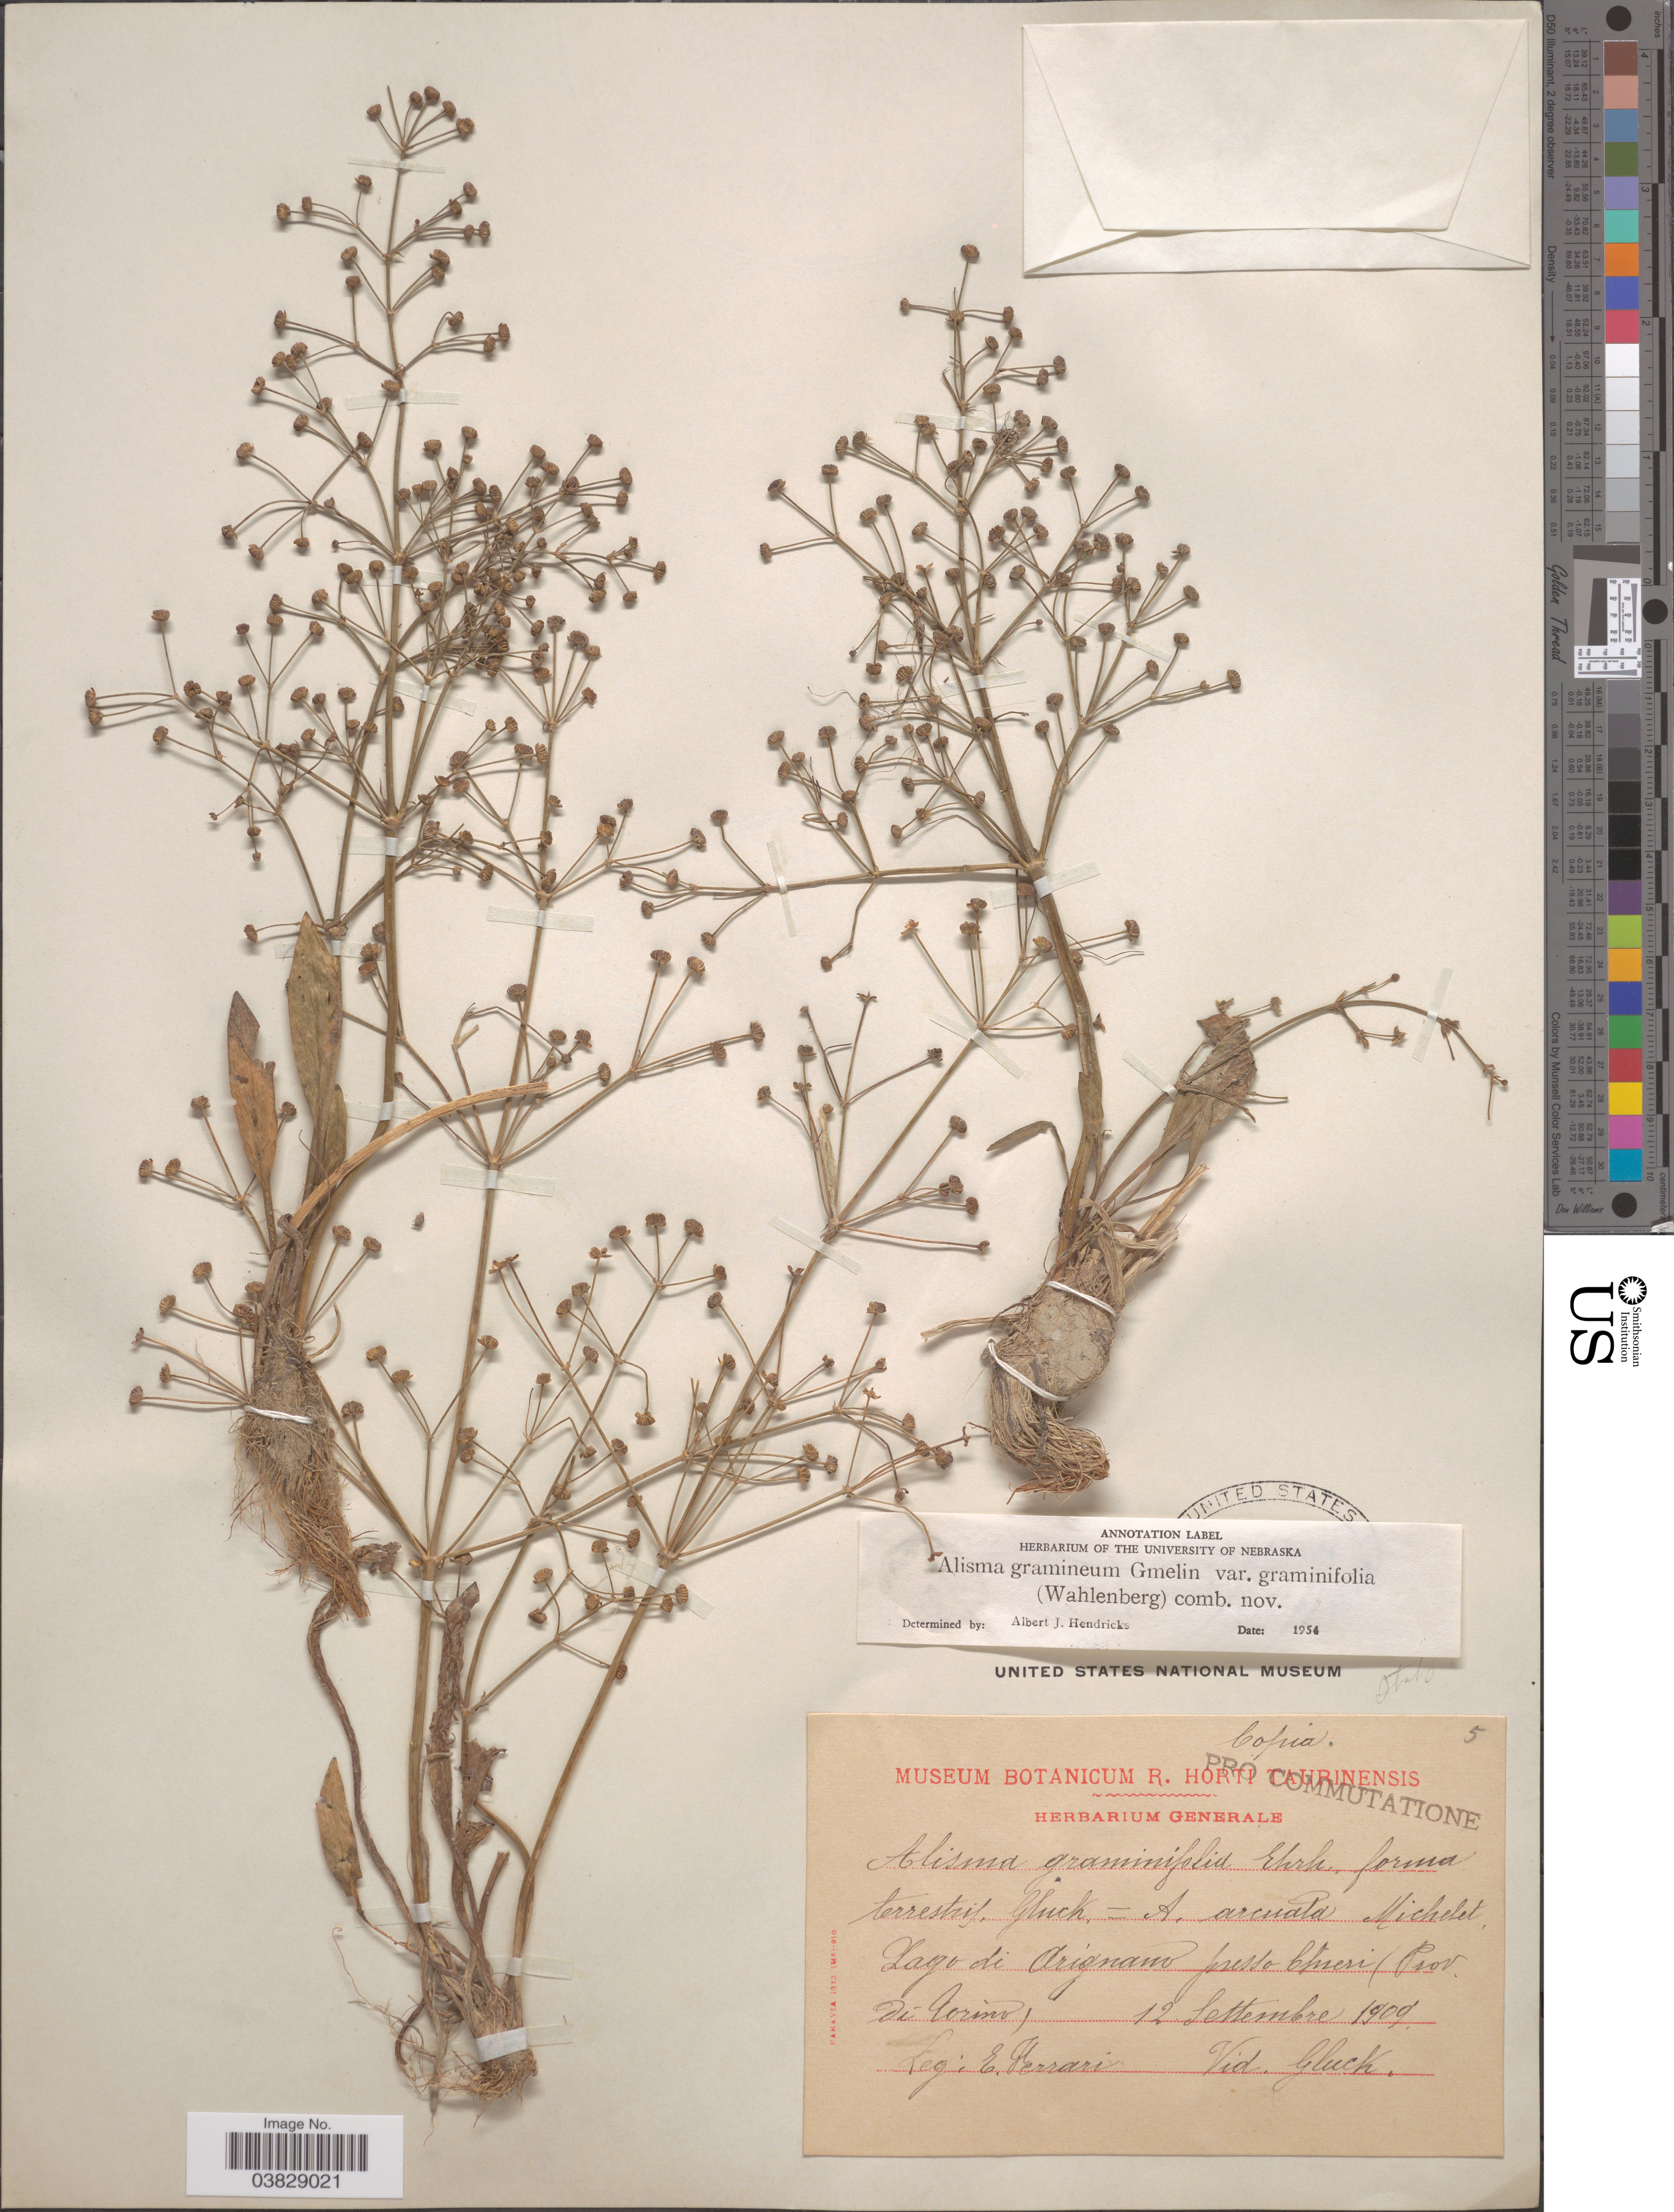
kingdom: Plantae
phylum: Tracheophyta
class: Liliopsida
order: Alismatales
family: Alismataceae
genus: Alisma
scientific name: Alisma gramineum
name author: Lej.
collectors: E. Ferrari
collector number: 5?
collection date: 1909-09-12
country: Italy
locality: Lago di Arignano presso Chieri (Prov. dí Torino).